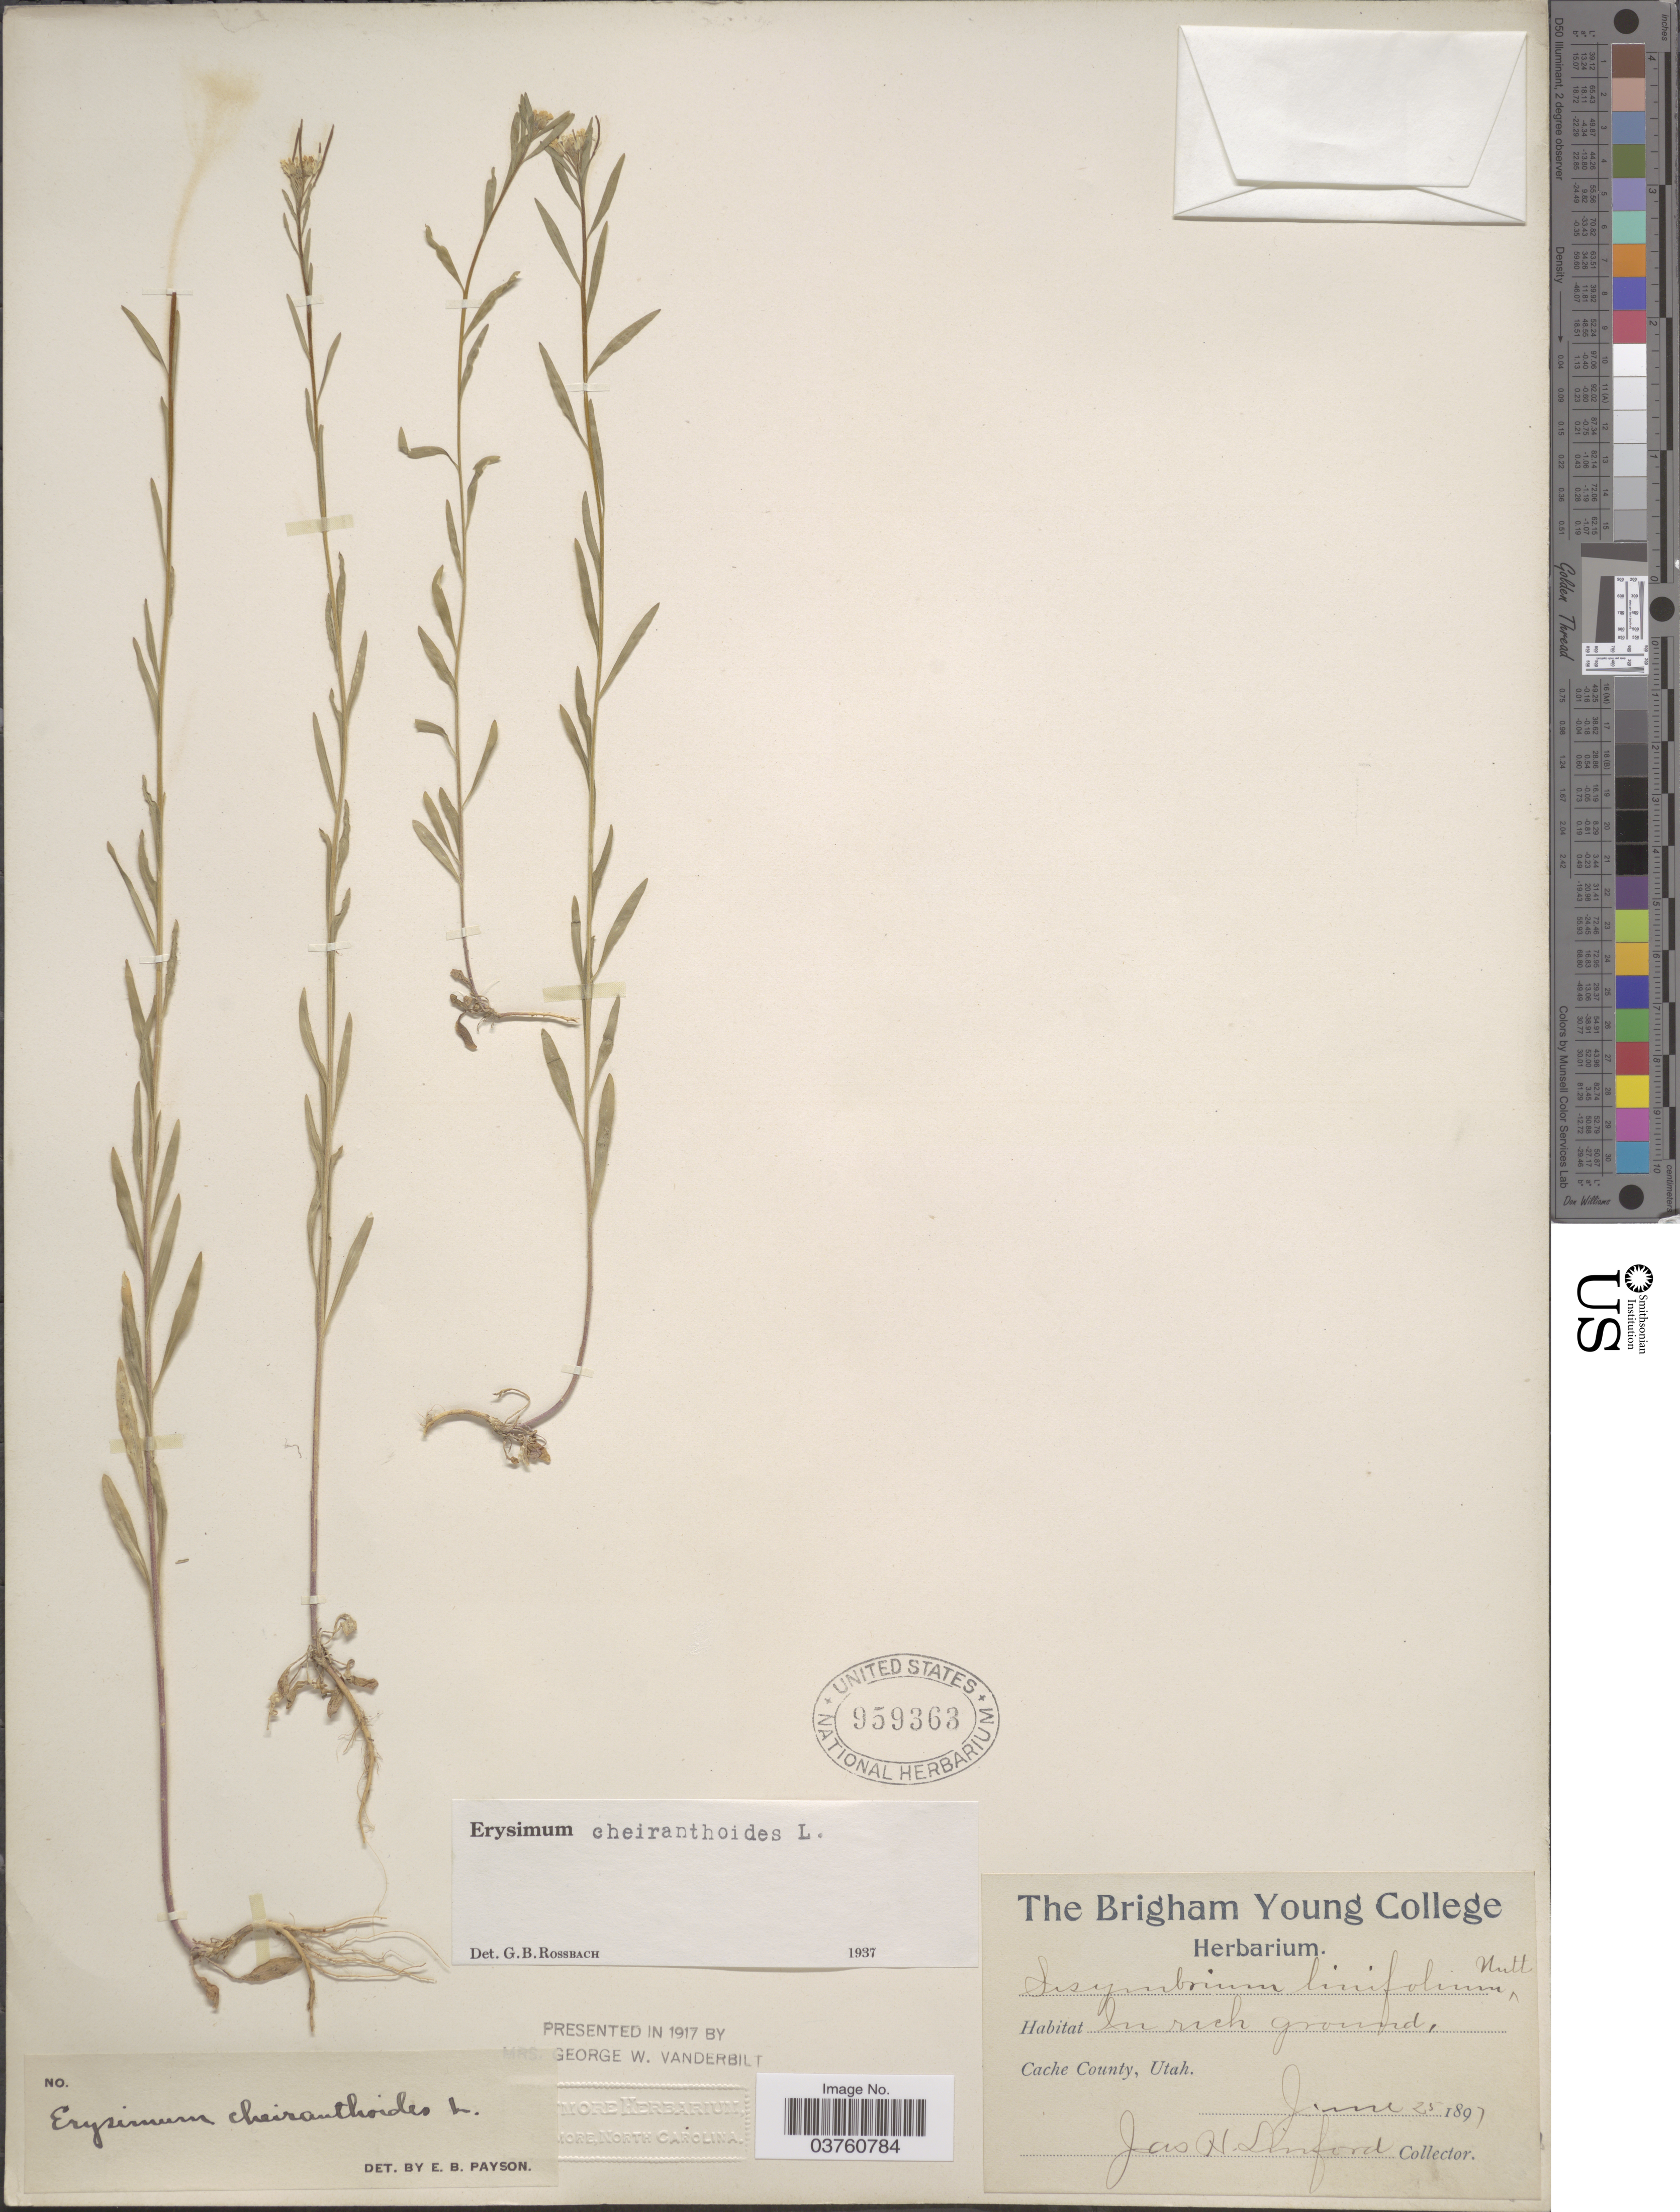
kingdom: Plantae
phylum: Tracheophyta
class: Magnoliopsida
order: Brassicales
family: Brassicaceae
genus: Erysimum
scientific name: Erysimum cheiranthoides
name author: L.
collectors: J. Linford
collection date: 1897-06-25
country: United States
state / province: Utah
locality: In rich ground, Cache County.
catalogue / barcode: US 959363